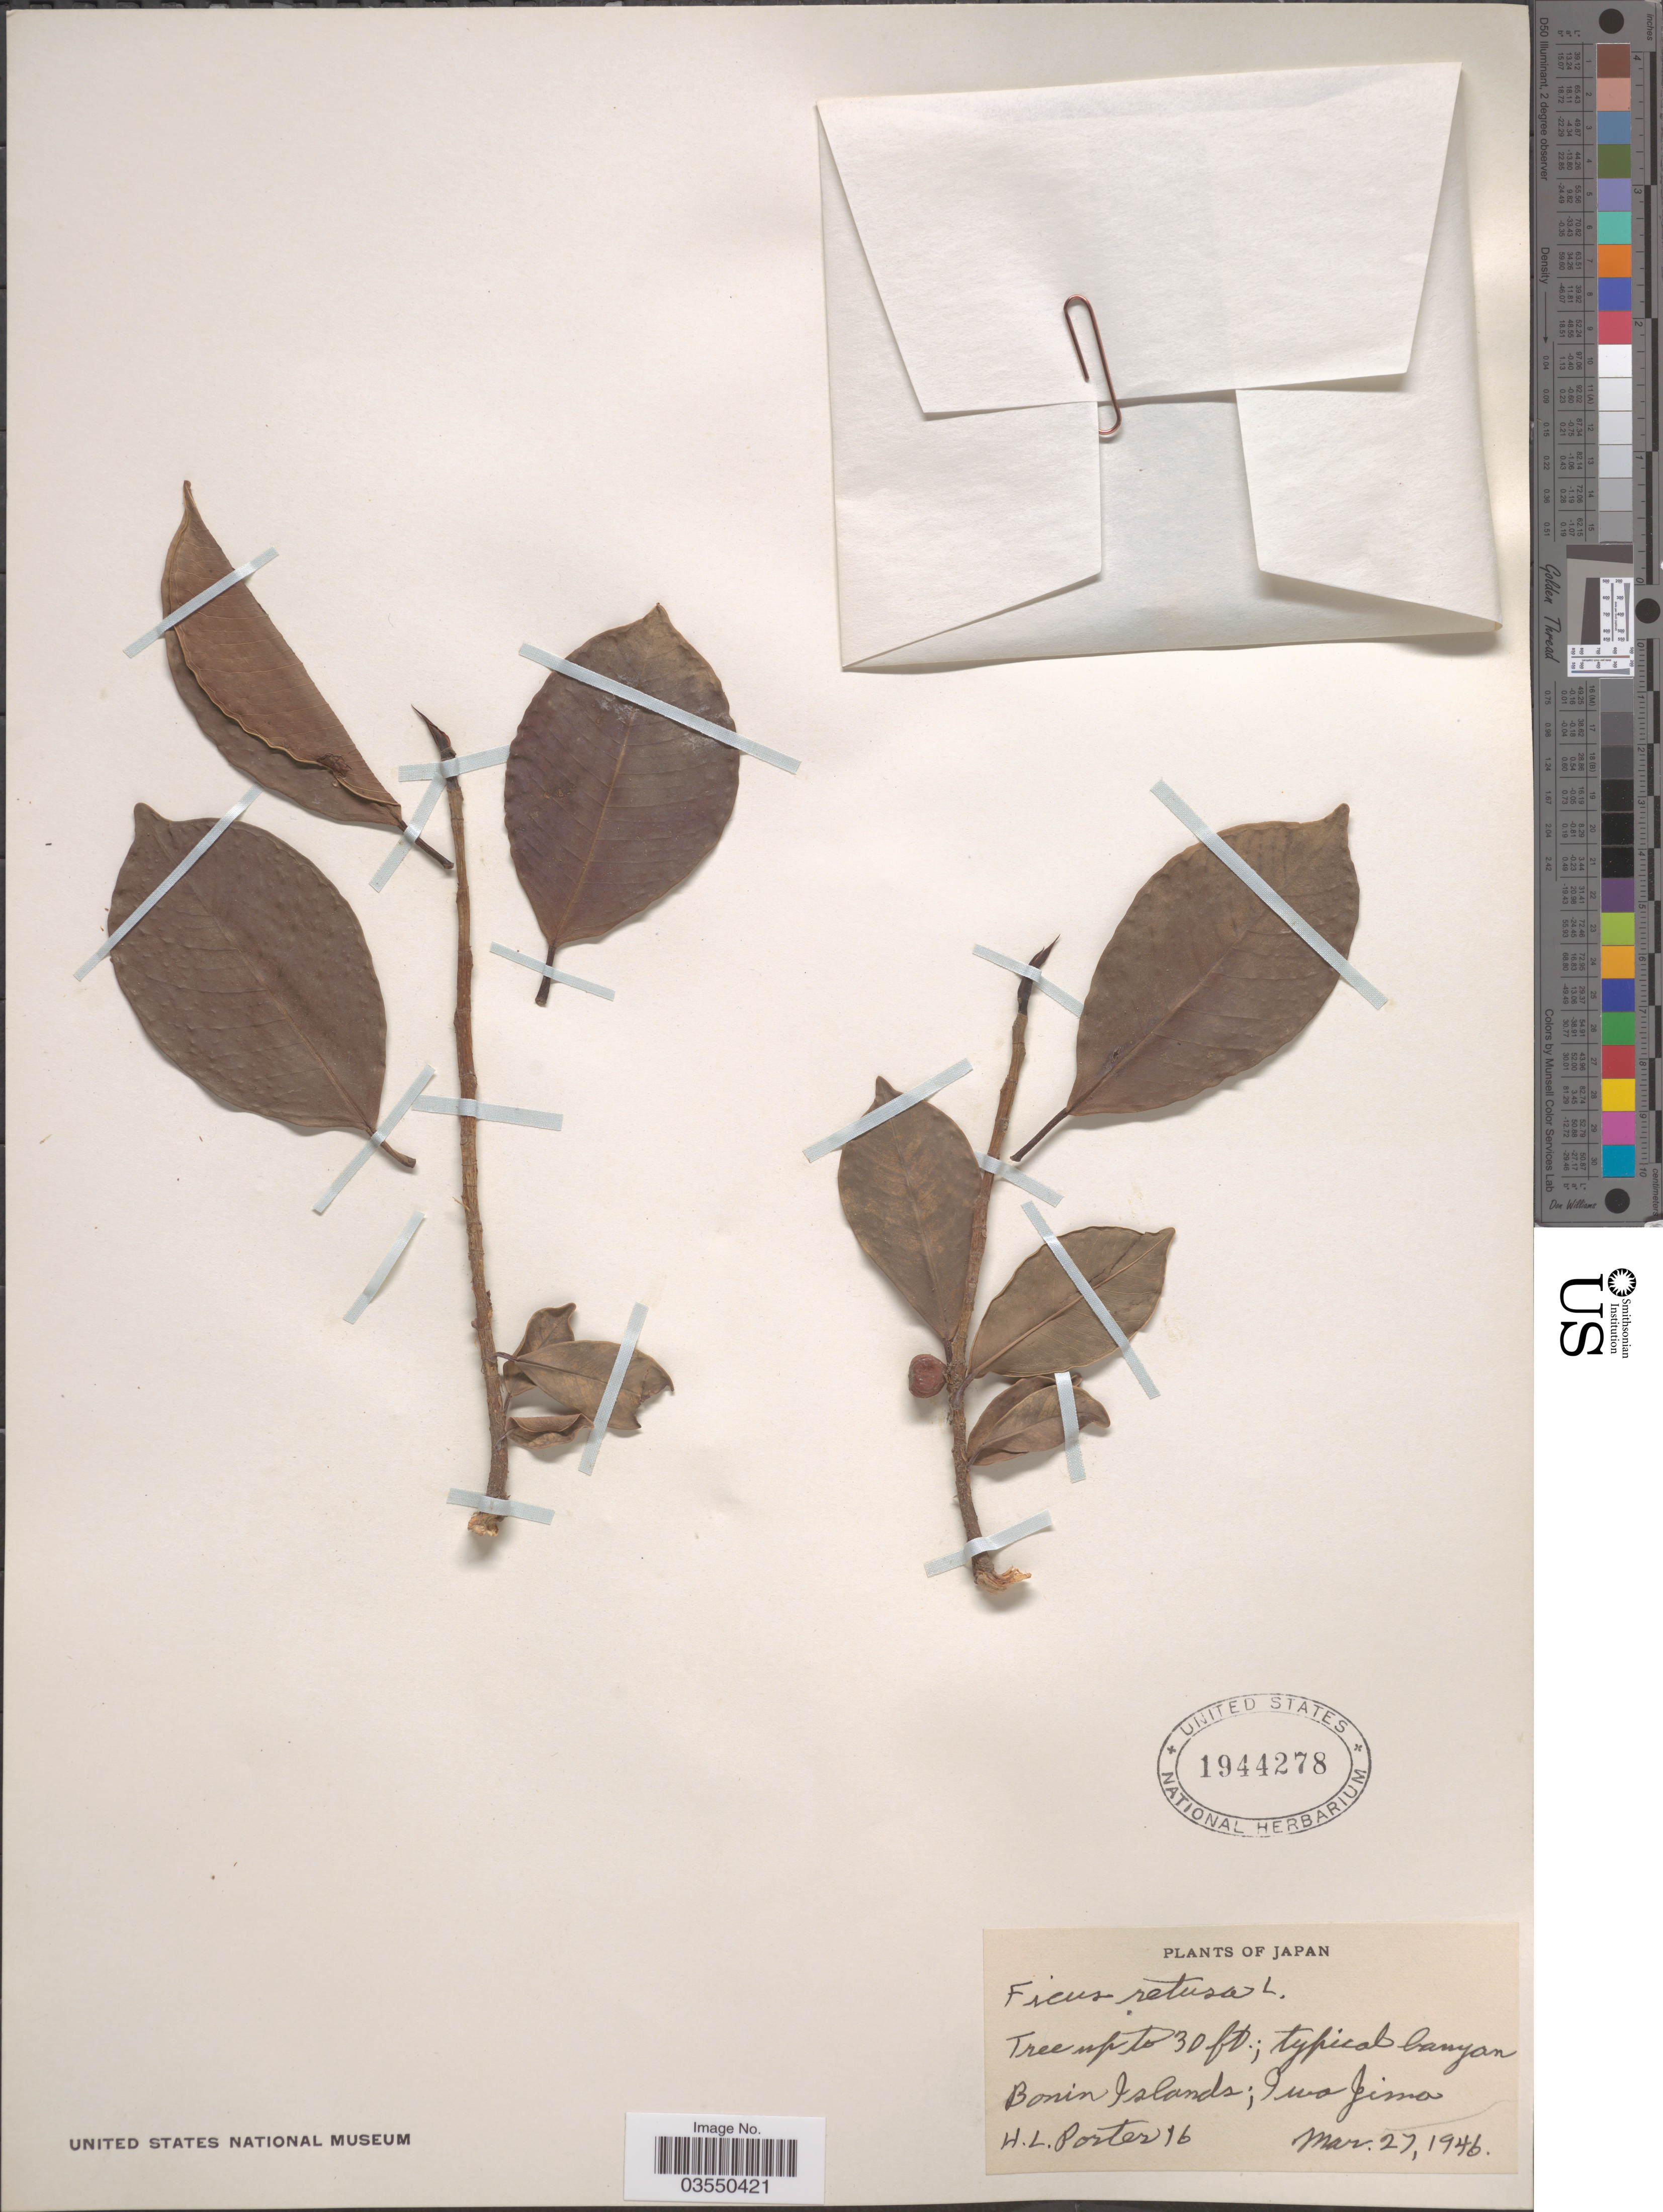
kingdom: Plantae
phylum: Tracheophyta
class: Magnoliopsida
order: Rosales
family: Moraceae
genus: Ficus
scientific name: Ficus microcarpa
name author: L. f.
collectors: H. L. Porter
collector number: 16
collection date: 1946-03-27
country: Japan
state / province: Tokyo, Federal City of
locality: Bonin Islands; Iwo Jima.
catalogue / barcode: US 1944278